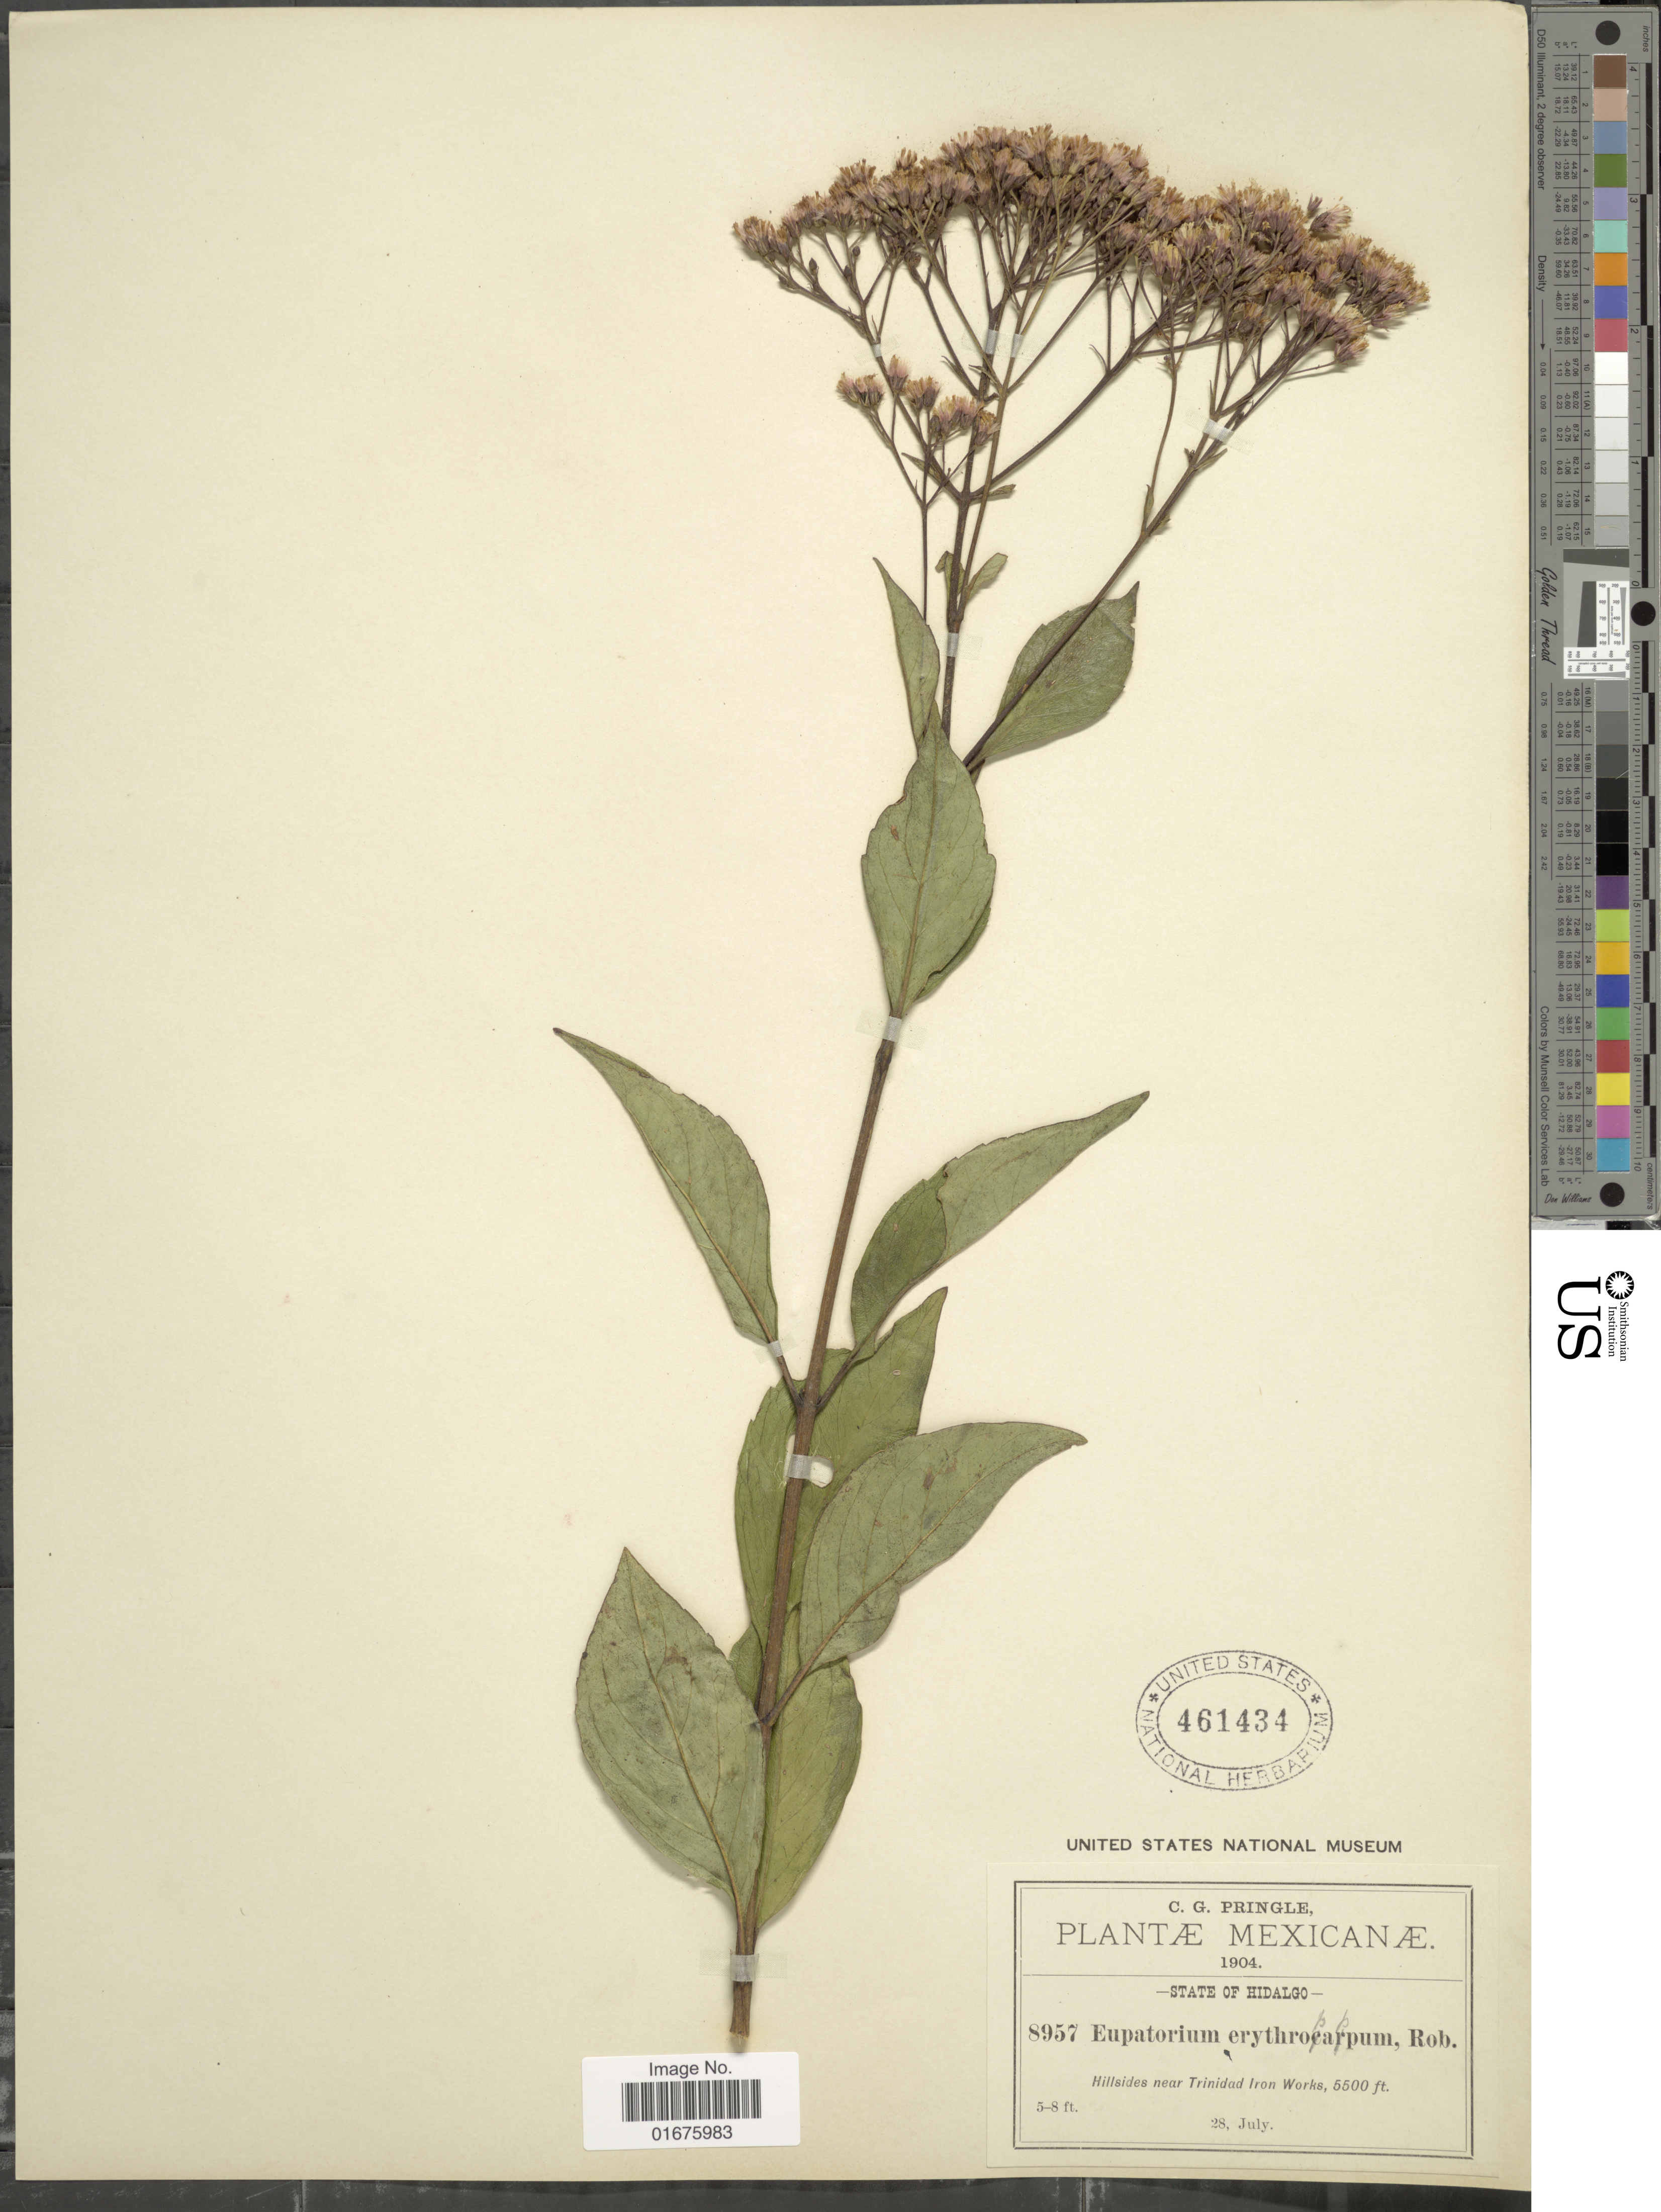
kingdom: Plantae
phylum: Tracheophyta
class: Magnoliopsida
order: Asterales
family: Asteraceae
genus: Ageratina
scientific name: Ageratina ligustrina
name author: (DC.) R.M. King & H. Rob.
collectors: C. G. Pringle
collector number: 8957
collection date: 1904-07-28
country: Mexico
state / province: Hidalgo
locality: Hillsides near Trinidad Iron Works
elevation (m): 1676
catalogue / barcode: US 461434